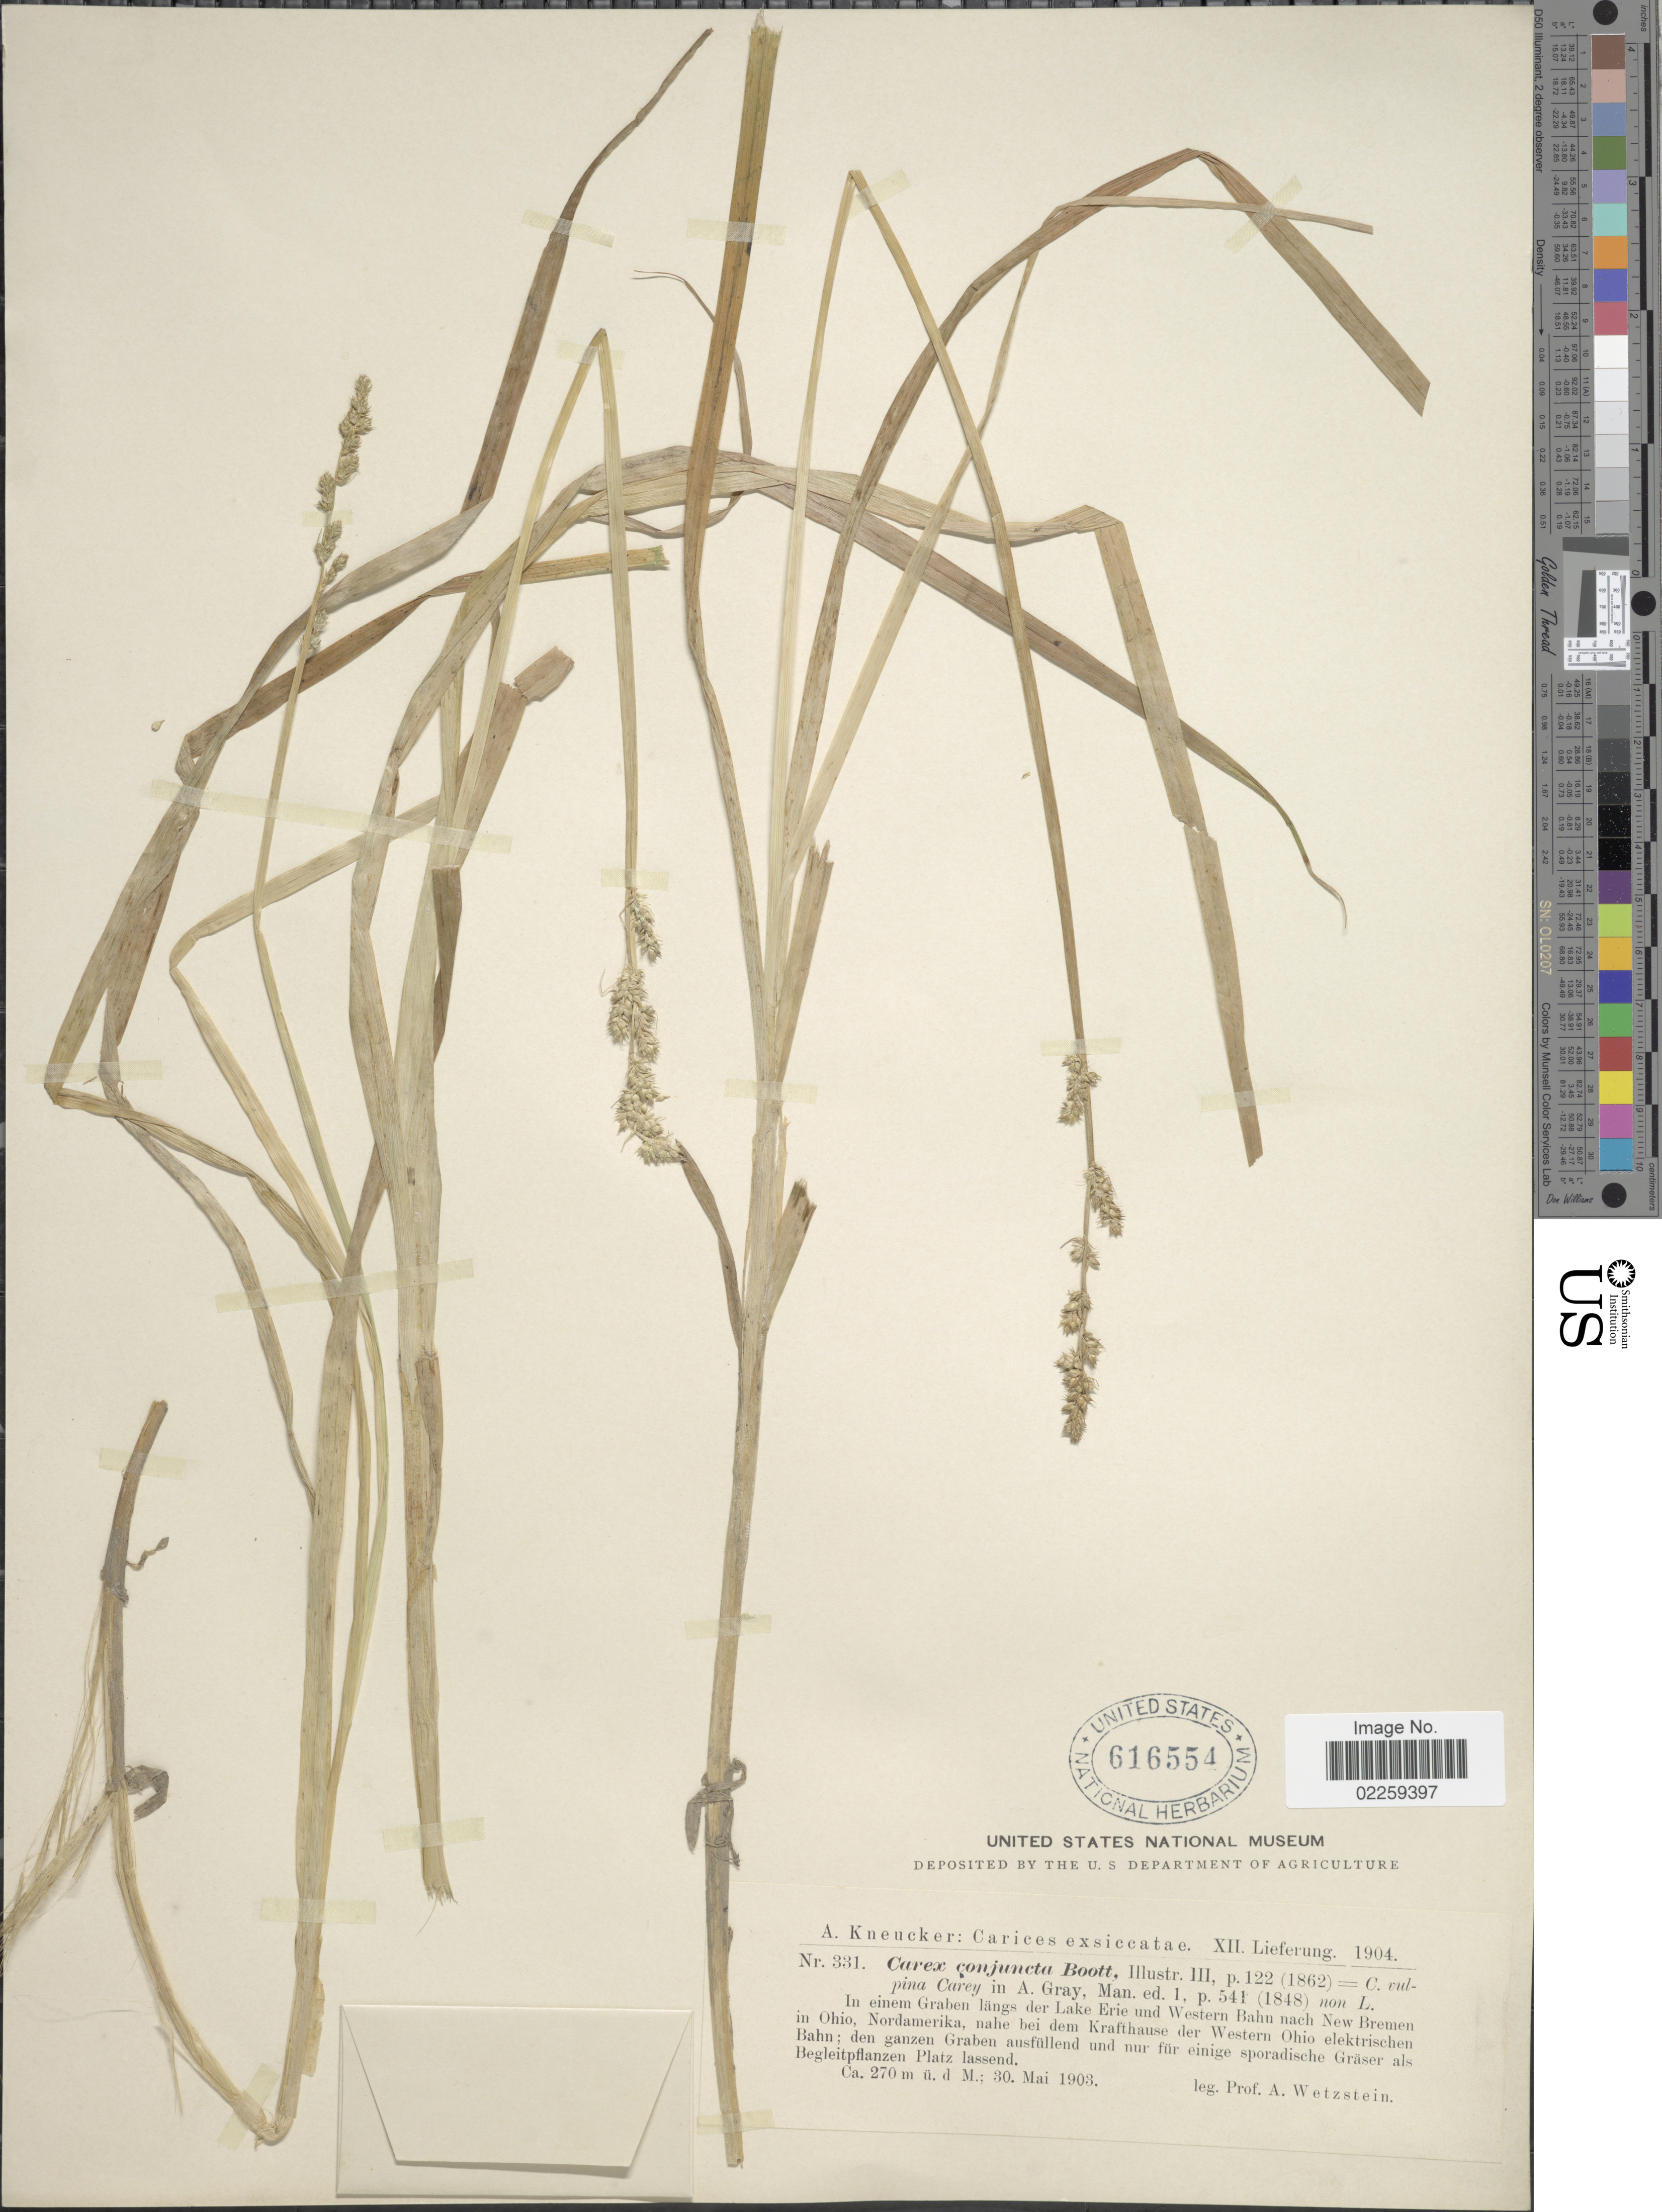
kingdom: Plantae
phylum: Tracheophyta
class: Liliopsida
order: Poales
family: Cyperaceae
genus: Carex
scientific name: Carex conjuncta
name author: Boott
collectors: A. Wetzstein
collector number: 331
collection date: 1903-05-30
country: United States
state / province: Ohio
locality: In einem Graben langs der Lake Erie und Western Bahn nach New Bremen in Ohio. nahe bei dem Krafthause der Western ohio elektrischen Bahn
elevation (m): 270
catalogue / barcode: US 616554